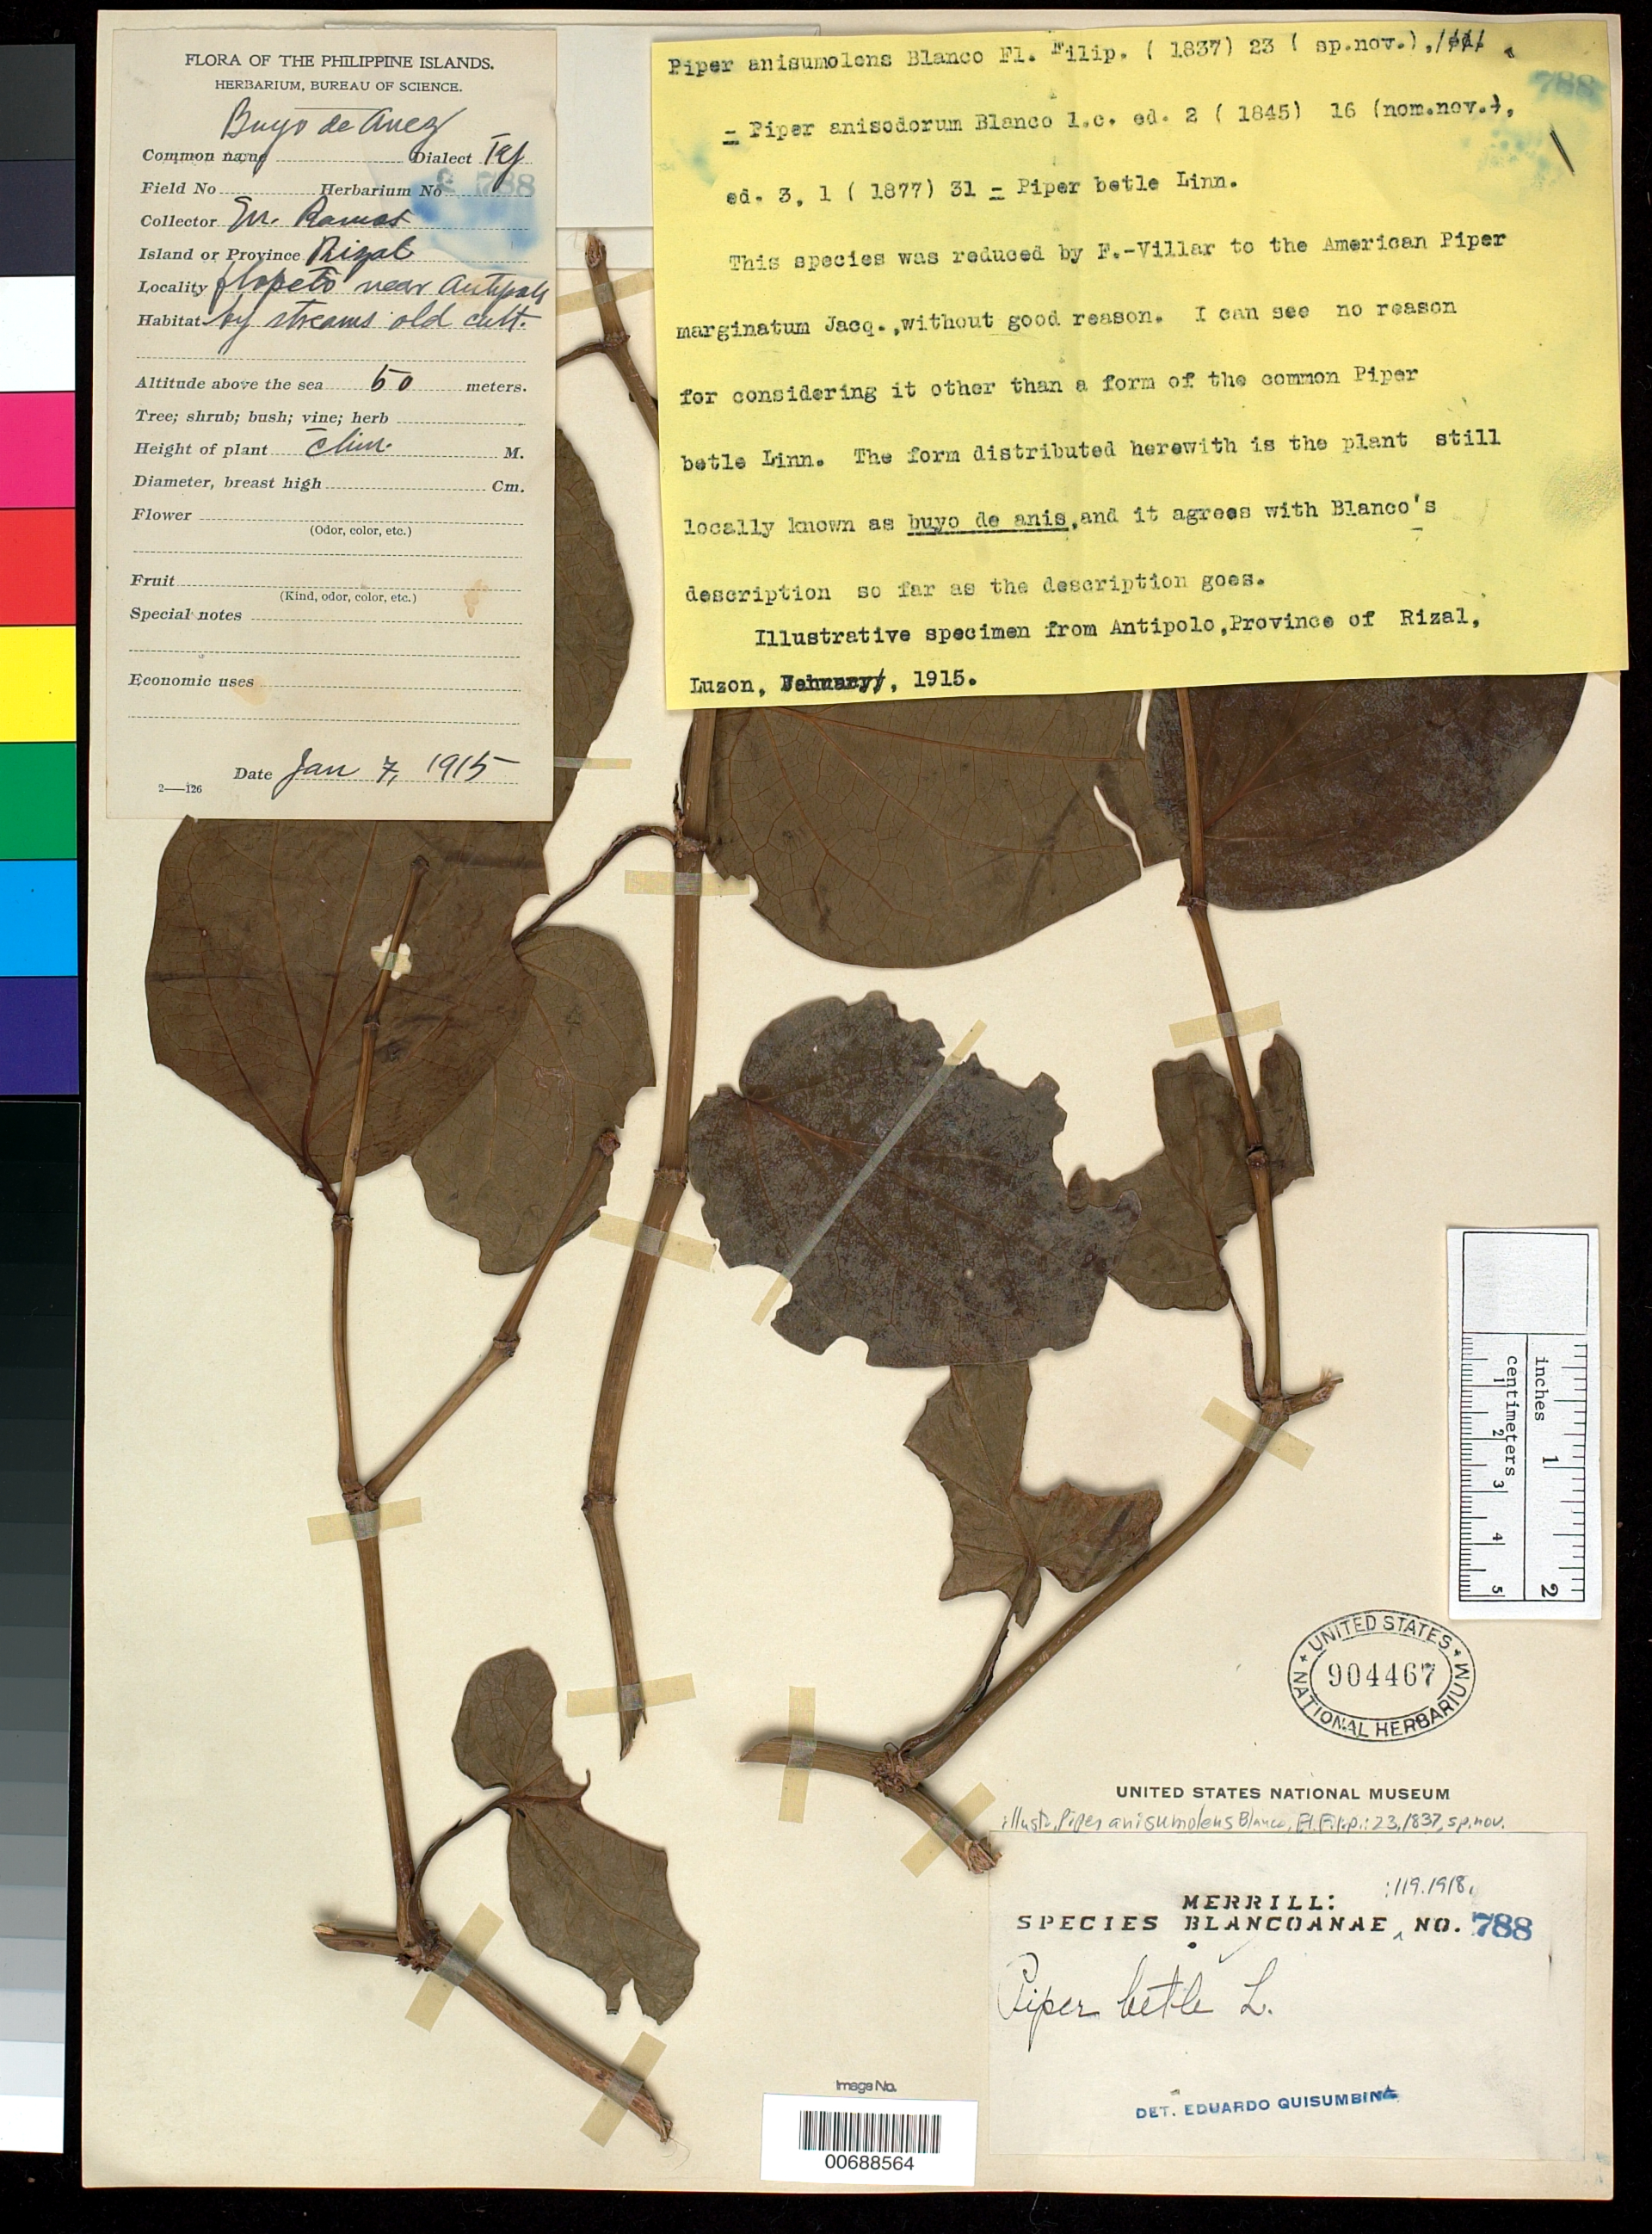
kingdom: Plantae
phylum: Tracheophyta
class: Magnoliopsida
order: Piperales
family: Piperaceae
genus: Piper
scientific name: Piper betle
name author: L.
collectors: M. Ramos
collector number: Sp. Blancoan. 0788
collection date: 1915-06-07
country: Philippines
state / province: Calabarzon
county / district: Rizal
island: Luzon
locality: near Antipolo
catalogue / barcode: US 904467